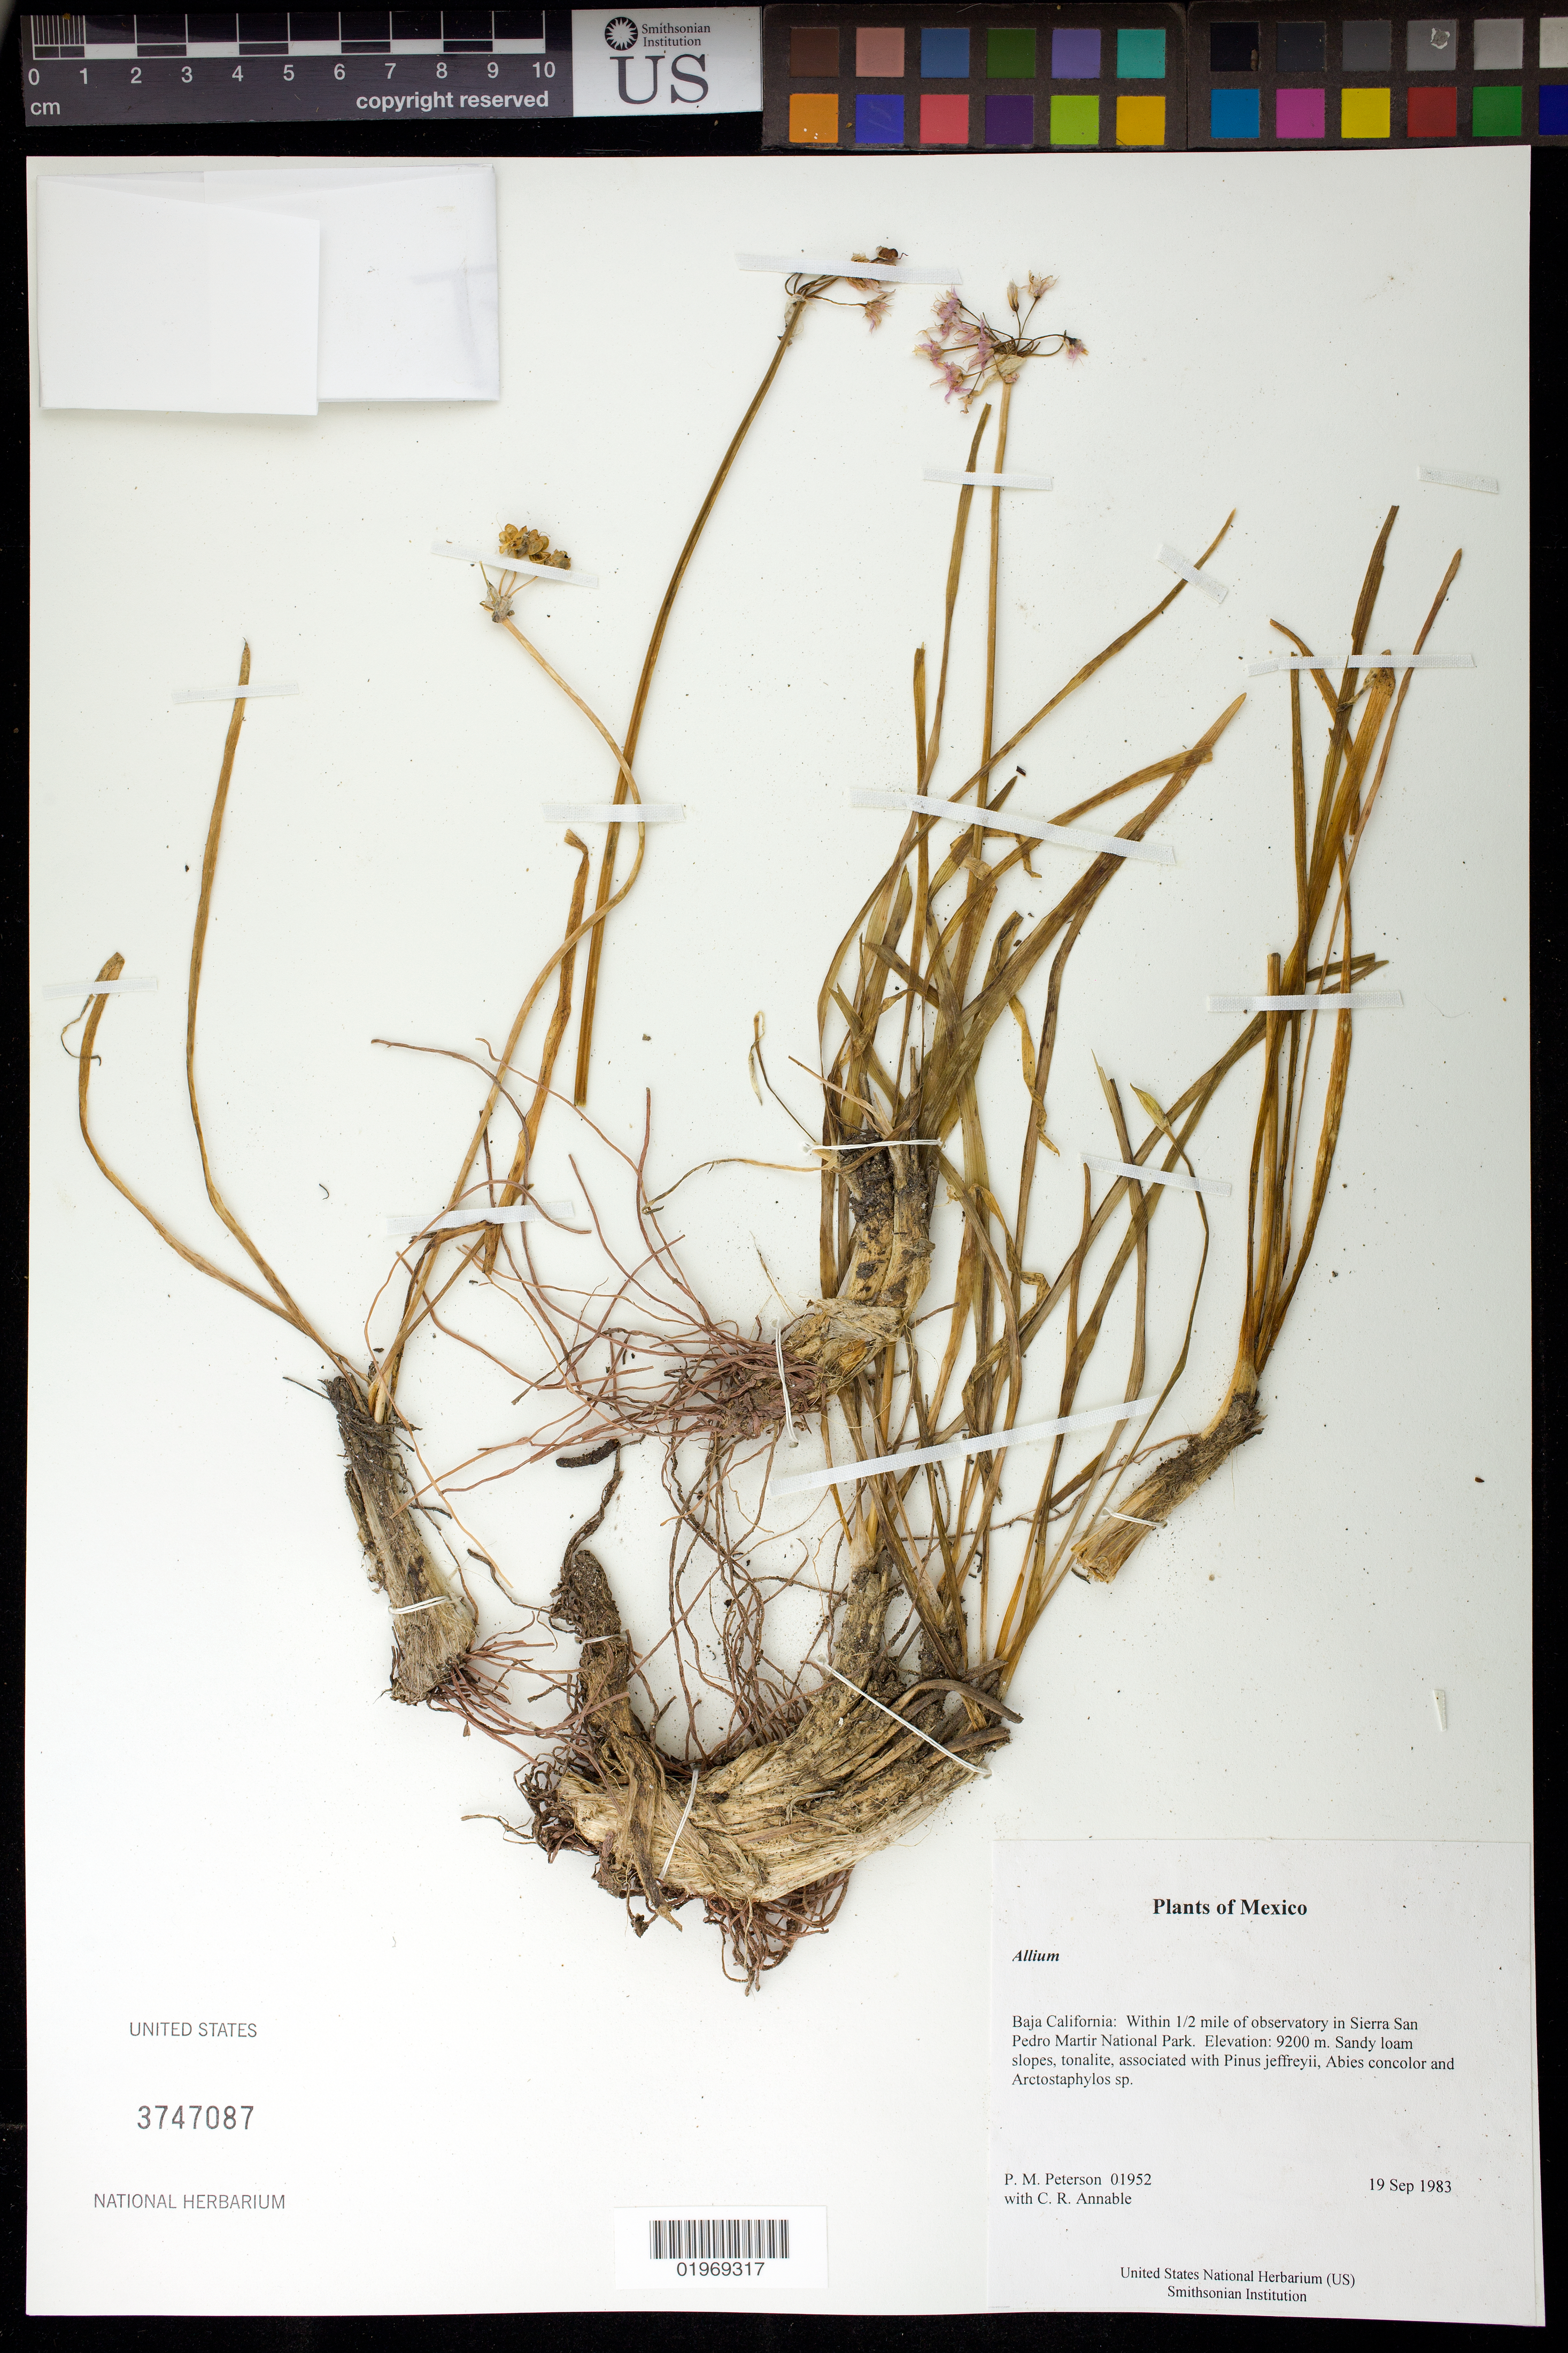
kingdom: Plantae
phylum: Tracheophyta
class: Liliopsida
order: Asparagales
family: Amaryllidaceae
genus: Allium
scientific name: Allium sp.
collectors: P. M. Peterson & C. R. Annable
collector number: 01952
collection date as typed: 19 Sep 1983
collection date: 1983-09-19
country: Mexico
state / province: Baja California Norte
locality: Within 1/2 mile of observatory in Sierra San Pedro Martir National Park.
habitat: Sandy loam slopes, tonalite, associated with Pinus jeffreyii, Abies concolor and Arctostaphylos sp.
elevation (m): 9200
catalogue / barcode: US 3747087